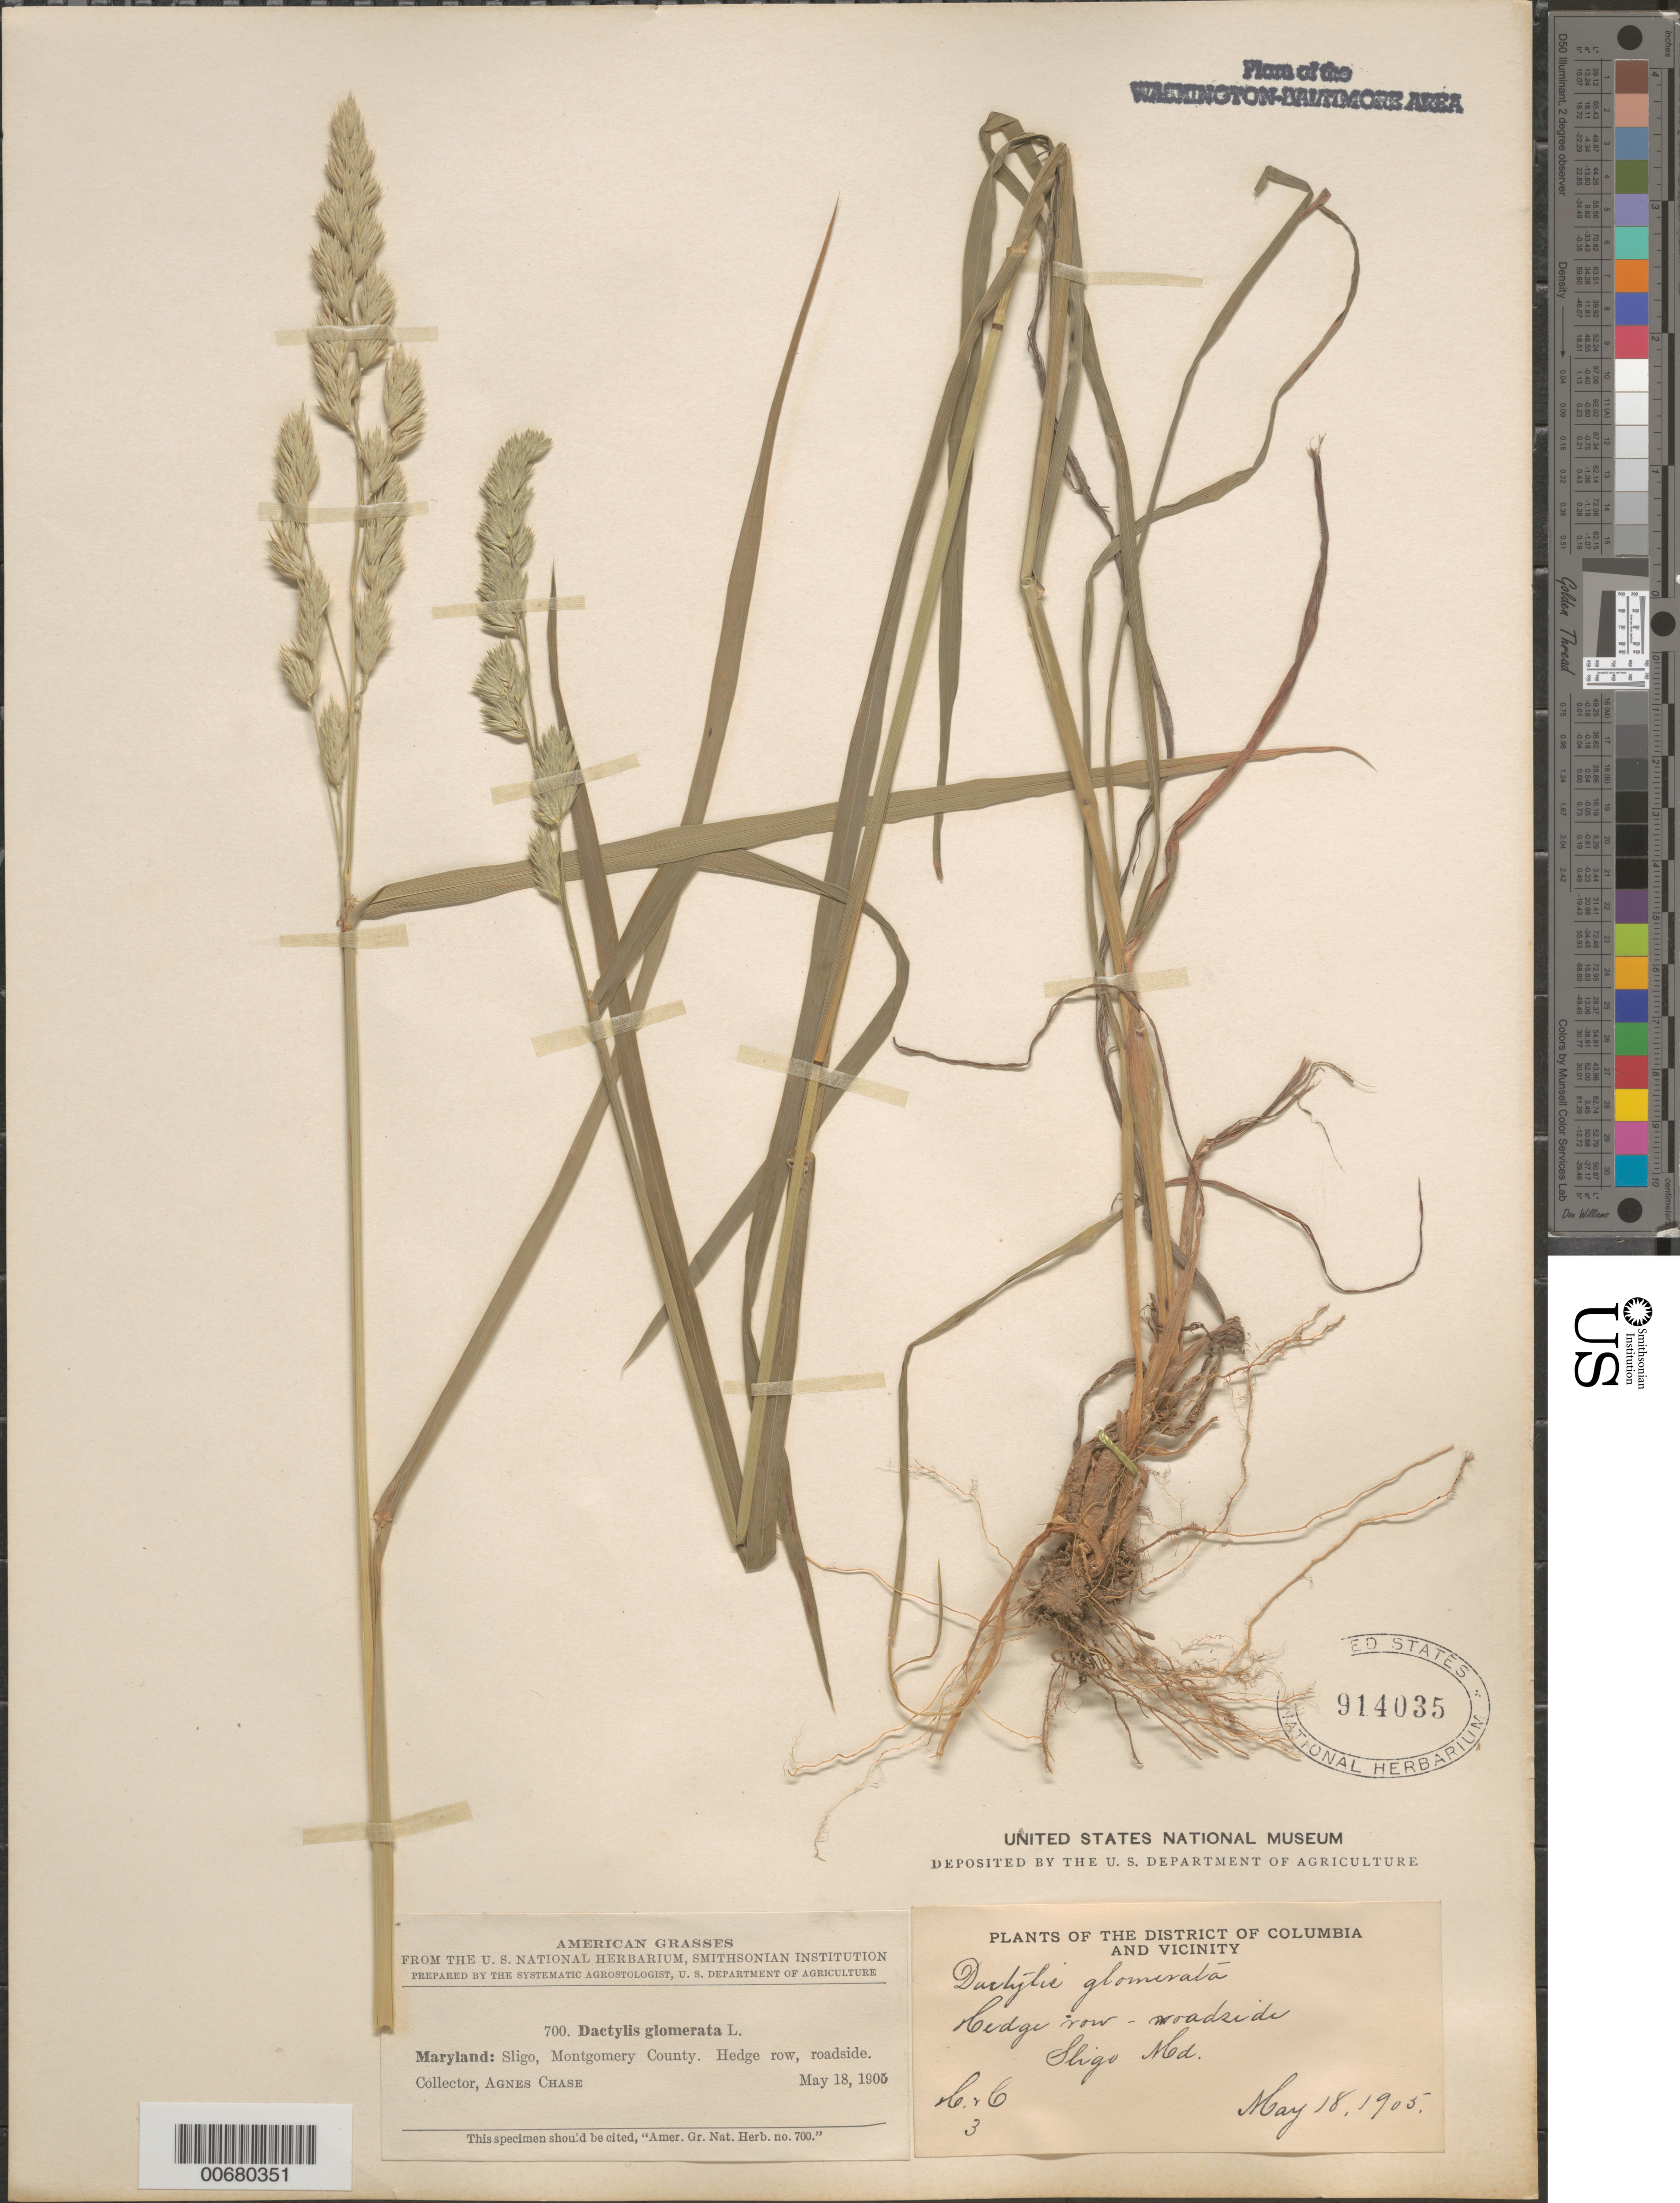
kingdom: Plantae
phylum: Tracheophyta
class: Liliopsida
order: Poales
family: Poaceae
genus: Dactylis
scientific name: Dactylis glomerata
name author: L.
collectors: A. Chase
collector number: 700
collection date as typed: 18 May 1905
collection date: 1905-05-18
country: United States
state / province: Maryland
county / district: Montgomery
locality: Sligo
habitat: Hedge row, roadside.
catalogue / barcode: US 914035